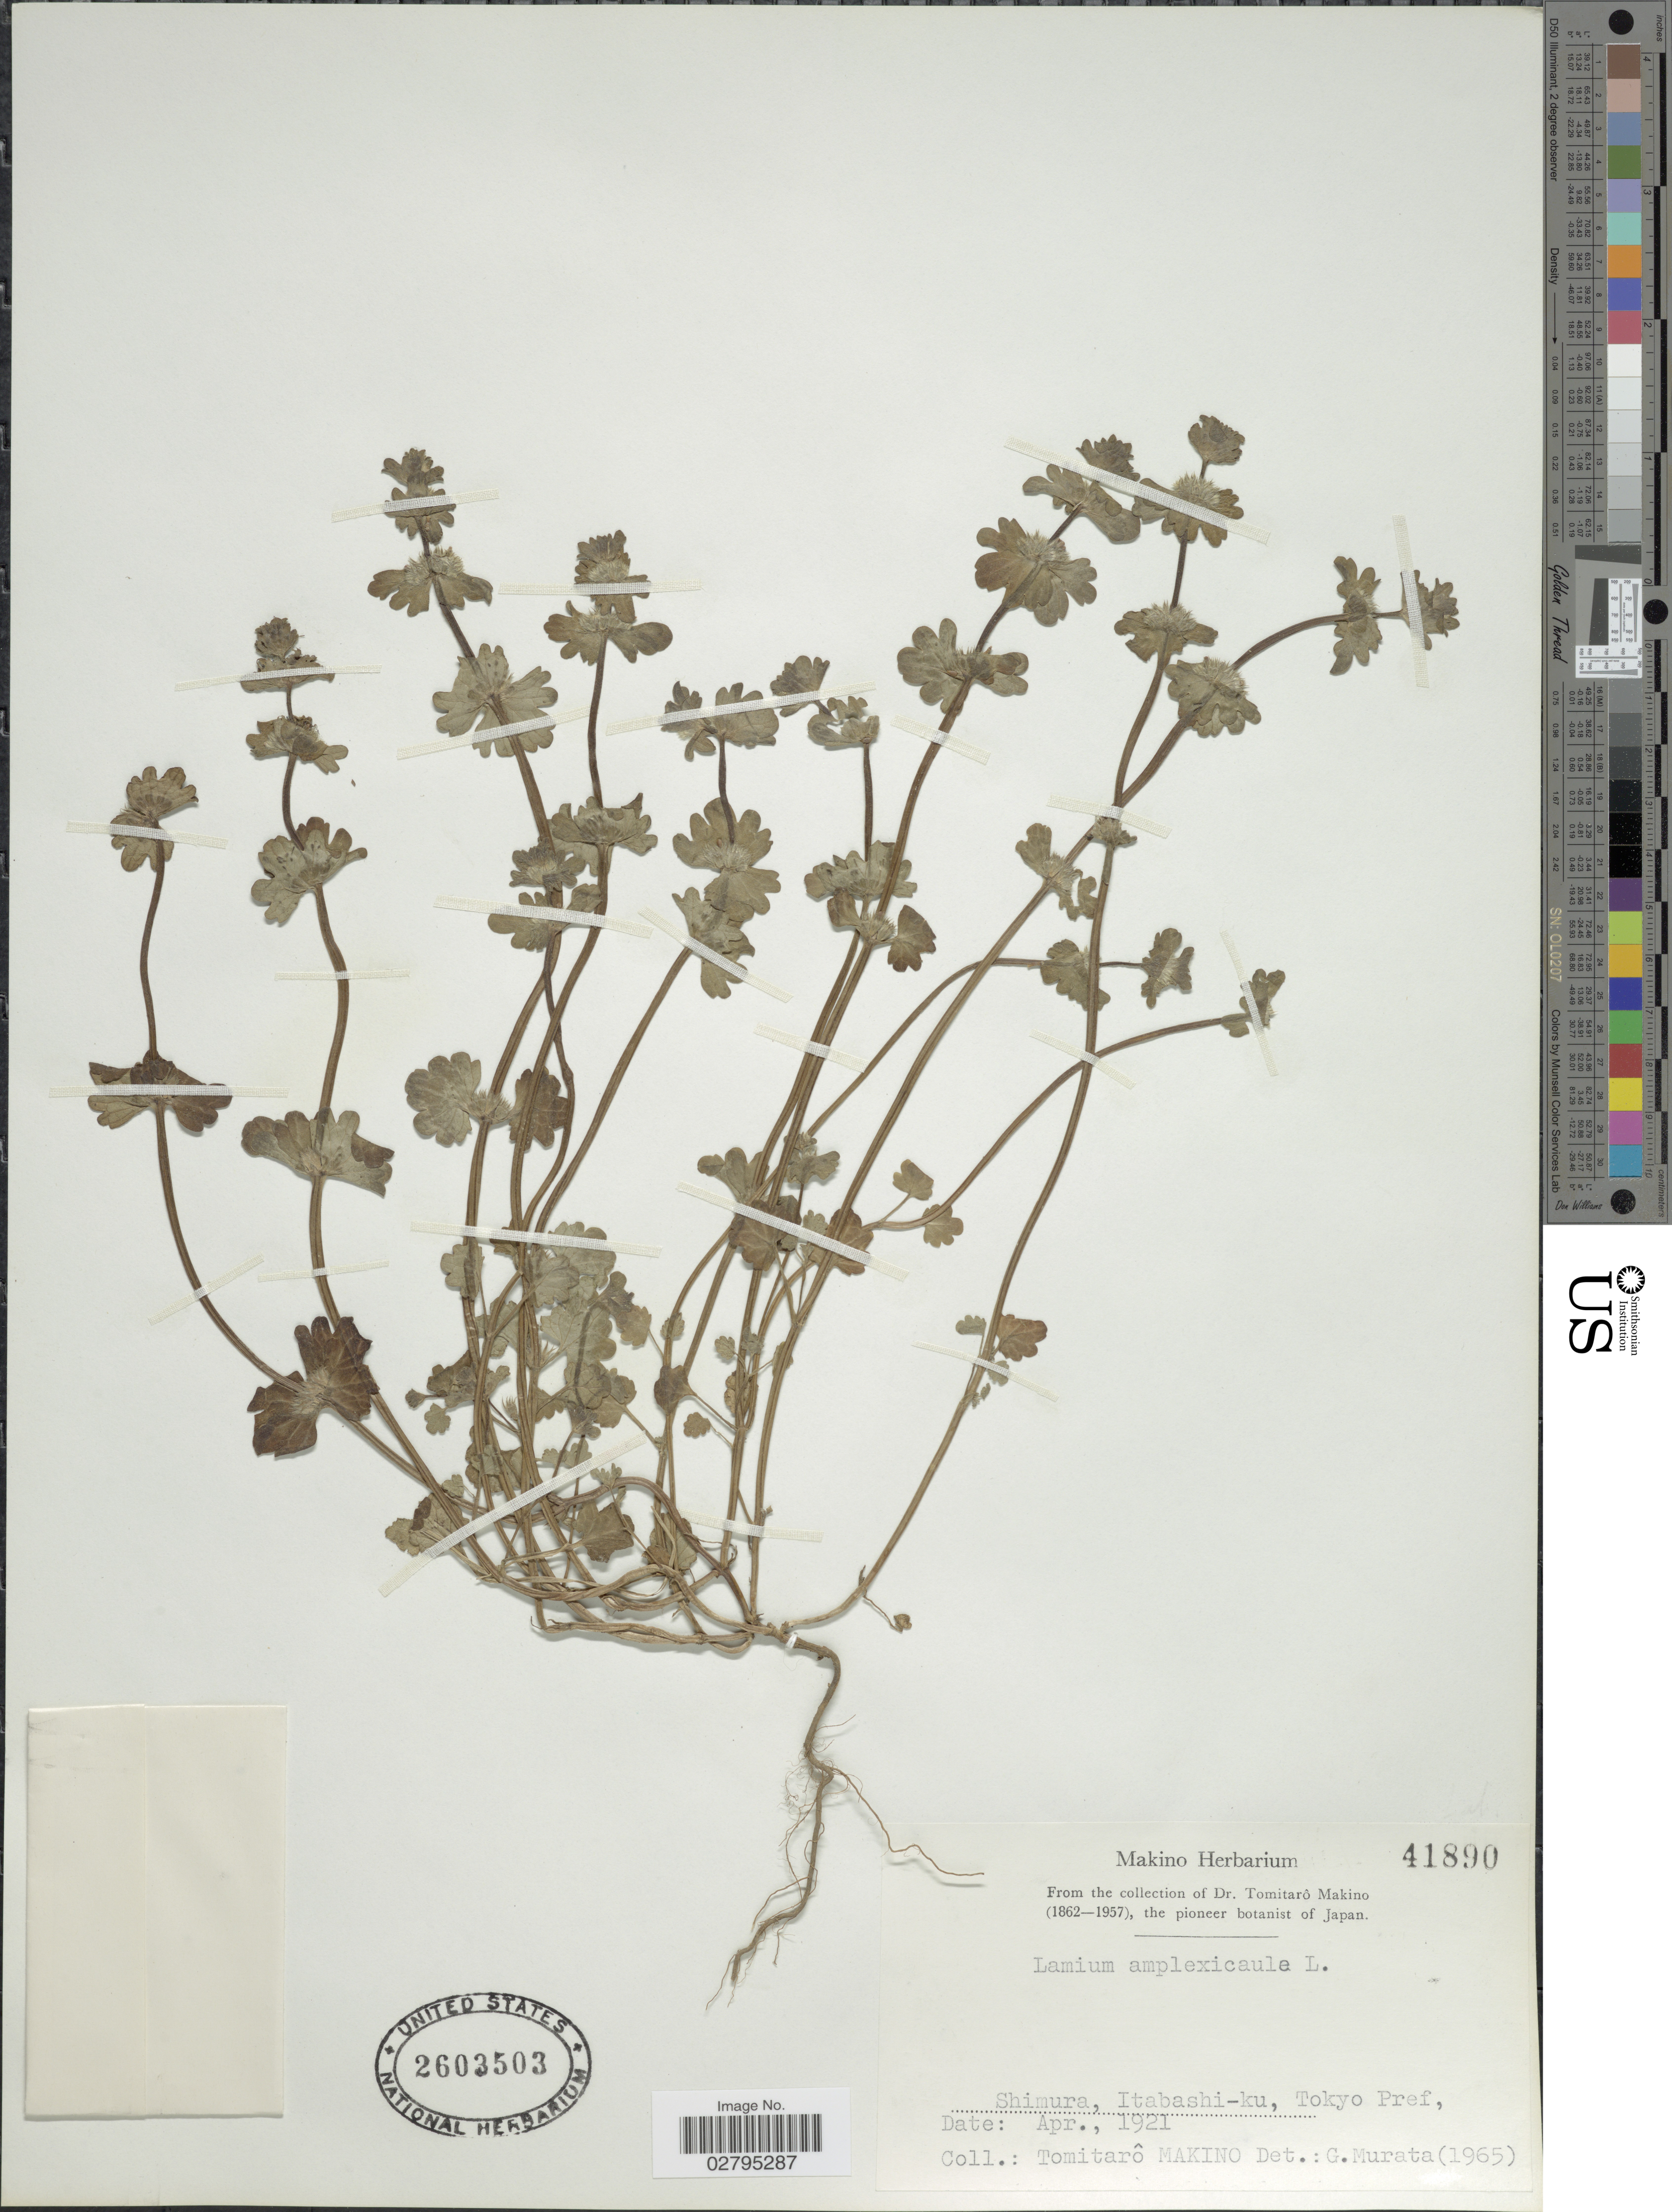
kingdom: Plantae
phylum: Tracheophyta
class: Magnoliopsida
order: Lamiales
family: Lamiaceae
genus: Lamium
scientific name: Lamium amplexicaule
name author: L.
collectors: T. Makino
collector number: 41890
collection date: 1921-04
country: Japan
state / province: Tokyo, Federal City of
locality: Shimura, Itabashi-ku, Tokyo Pref.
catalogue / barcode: US 2603503